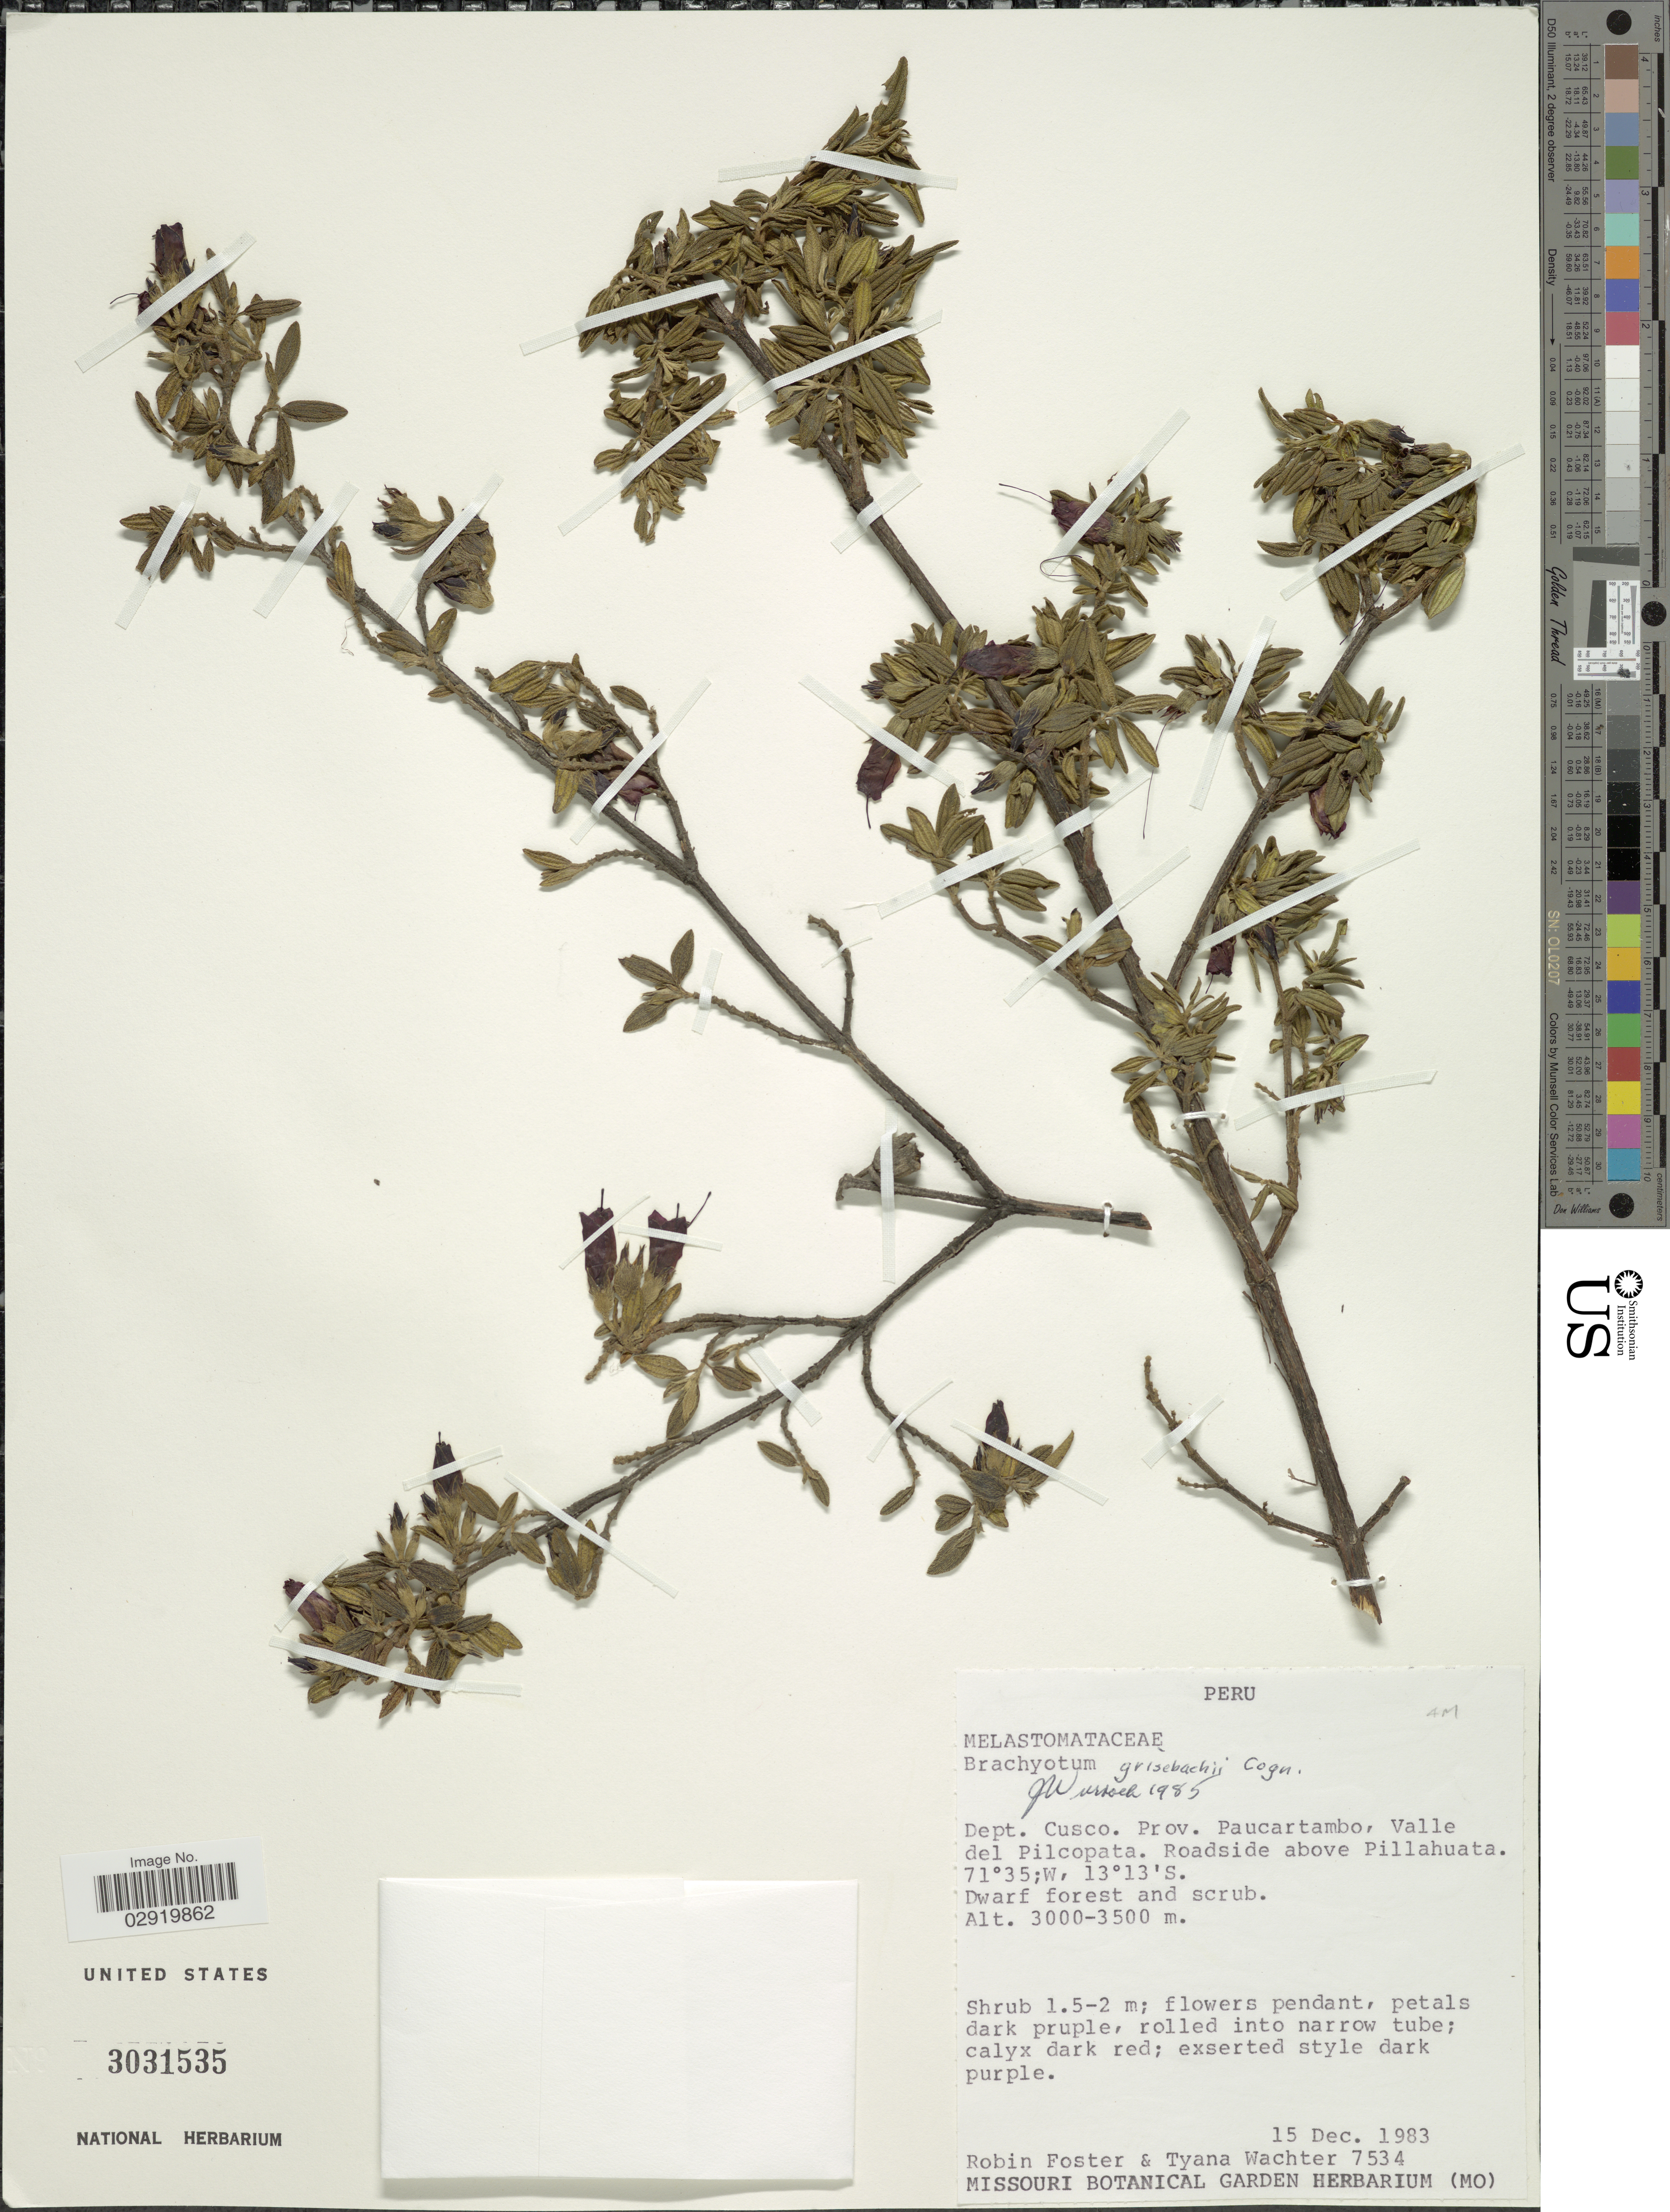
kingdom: Plantae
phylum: Tracheophyta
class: Magnoliopsida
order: Myrtales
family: Melastomataceae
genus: Brachyotum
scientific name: Brachyotum grisebachii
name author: Cogn.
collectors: R. B. Foster & T. Wachter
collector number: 7534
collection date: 1983-12-15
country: Peru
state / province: Cusco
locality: Dept. Cusco. Prov. Paucartambo, Valle del Pilcopata. Roadside above Pillahuata.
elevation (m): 3000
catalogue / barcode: US 3031535